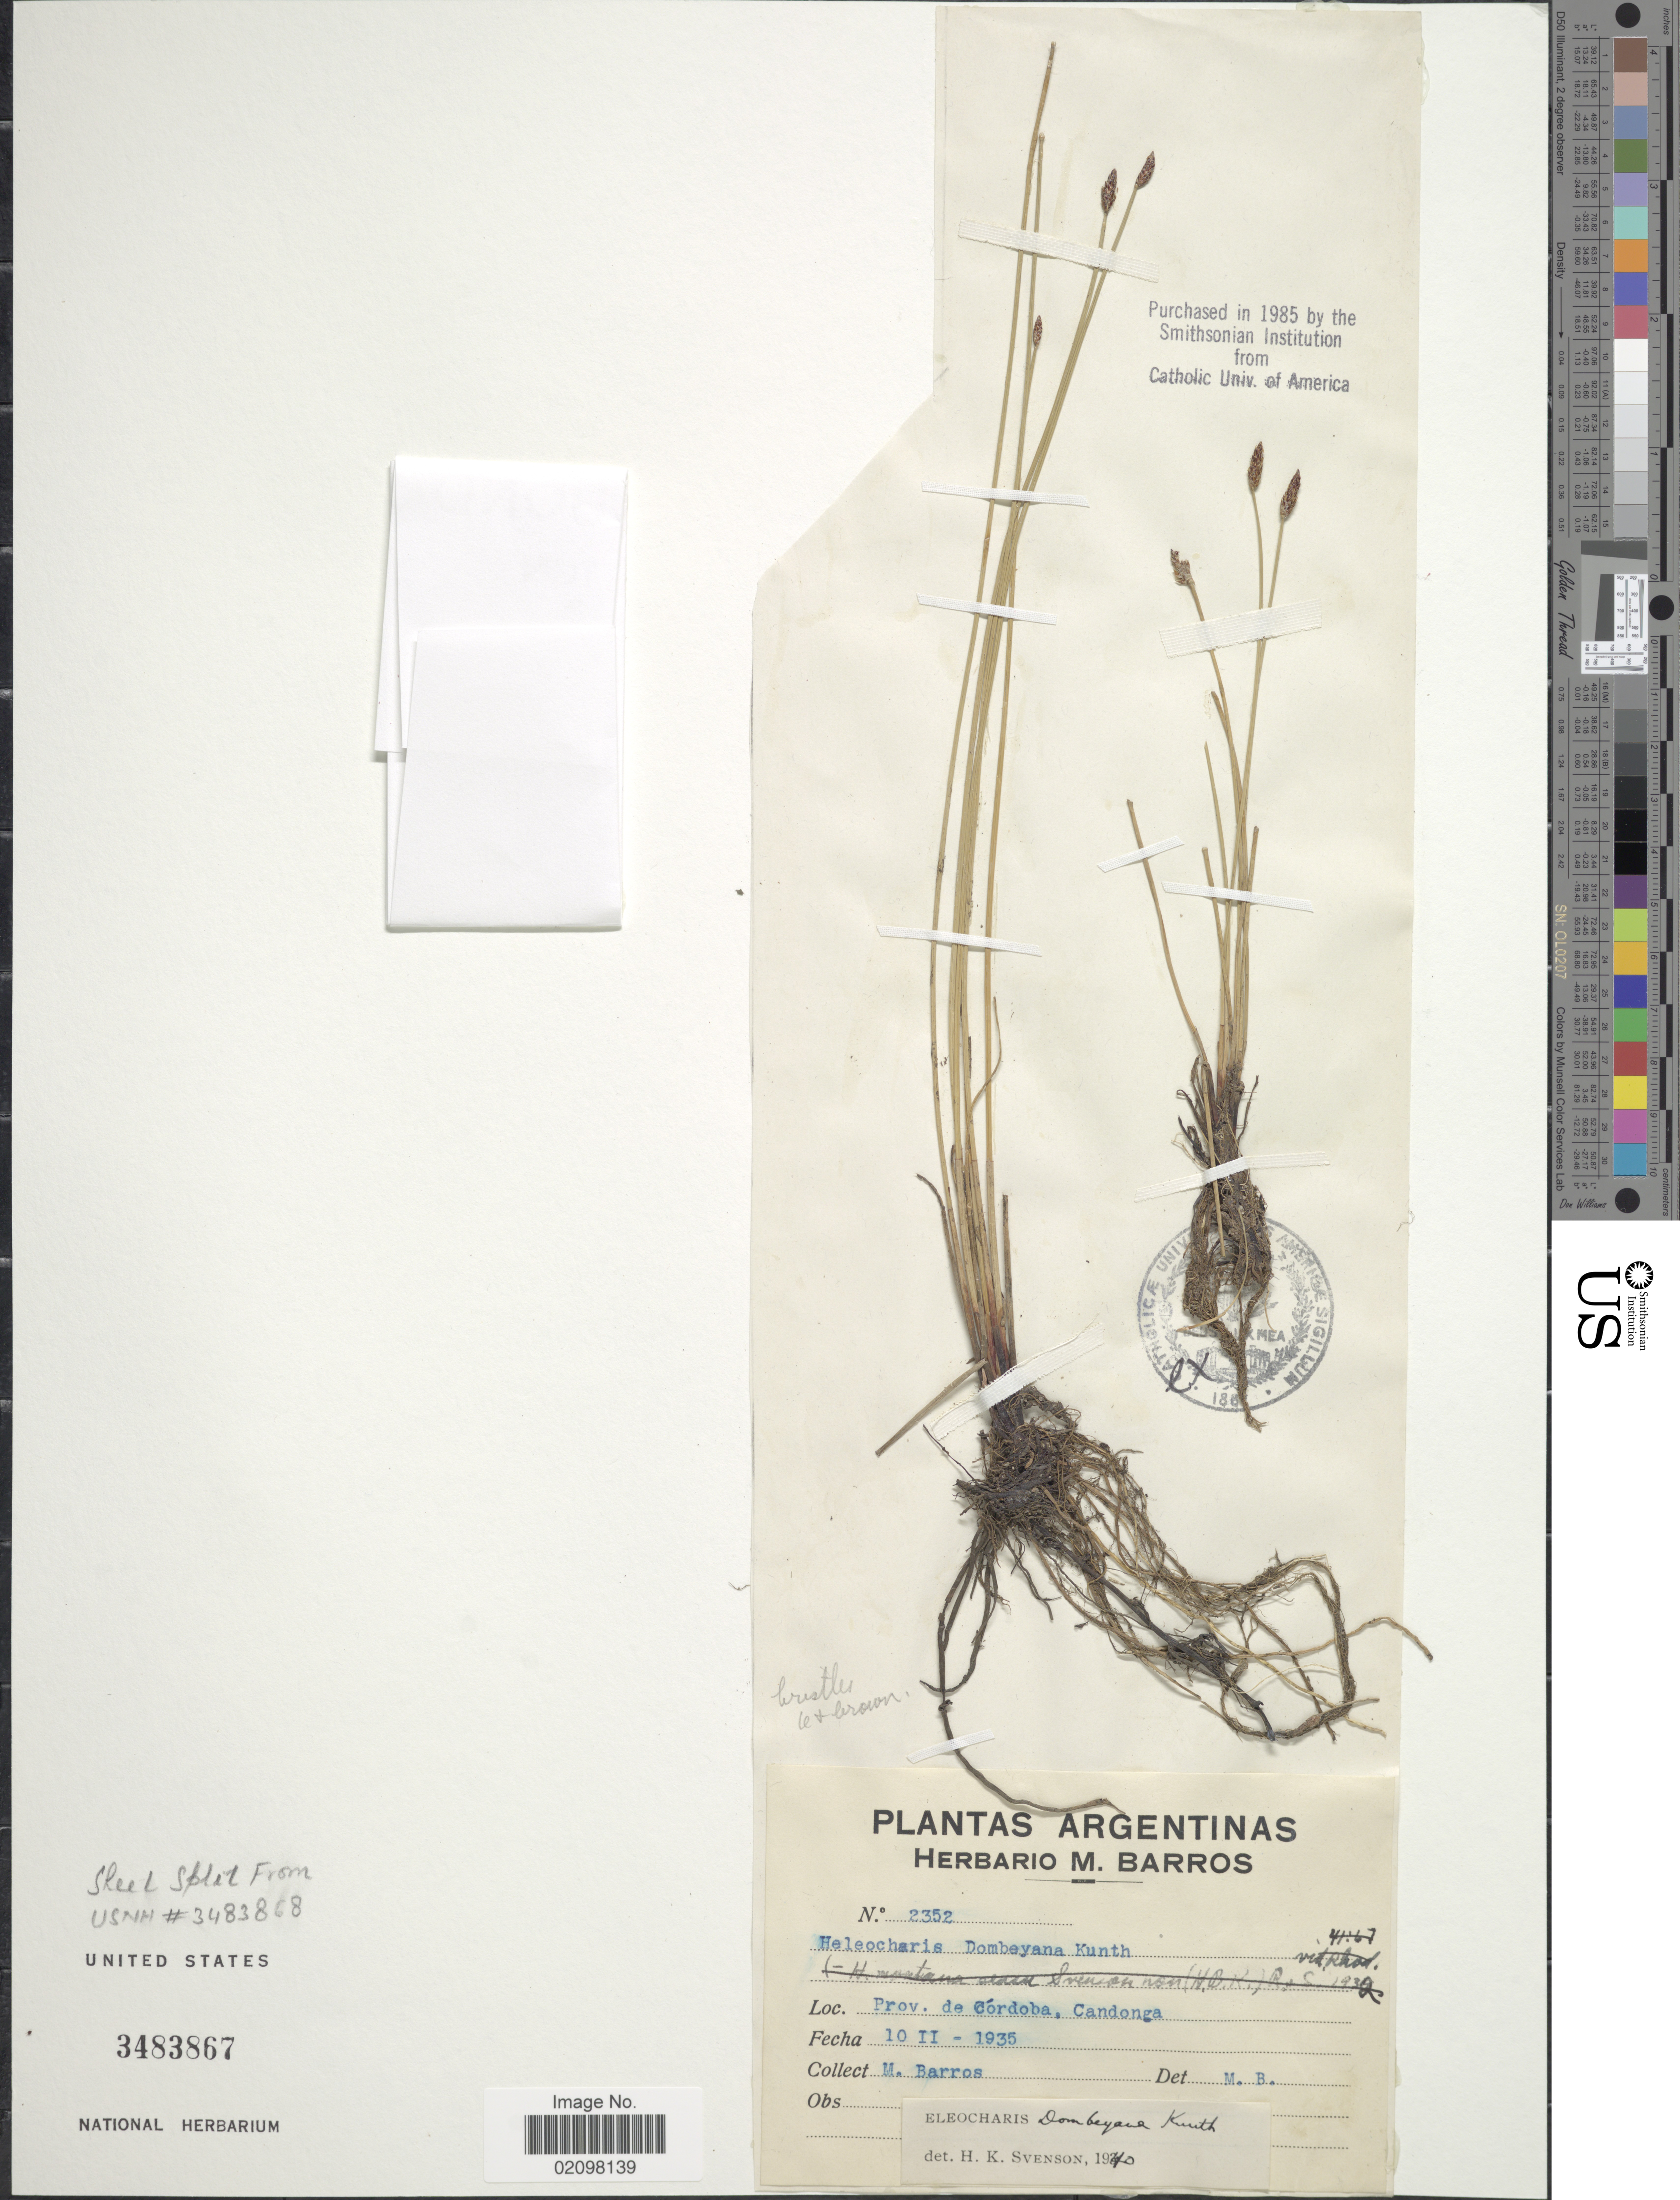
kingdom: Plantae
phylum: Tracheophyta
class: Liliopsida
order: Poales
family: Cyperaceae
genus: Eleocharis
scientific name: Eleocharis dombeyana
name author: Kunth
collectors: M. Barros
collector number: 2352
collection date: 1935-02-10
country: Argentina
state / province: Cordoba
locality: Candonga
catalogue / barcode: US 3483867